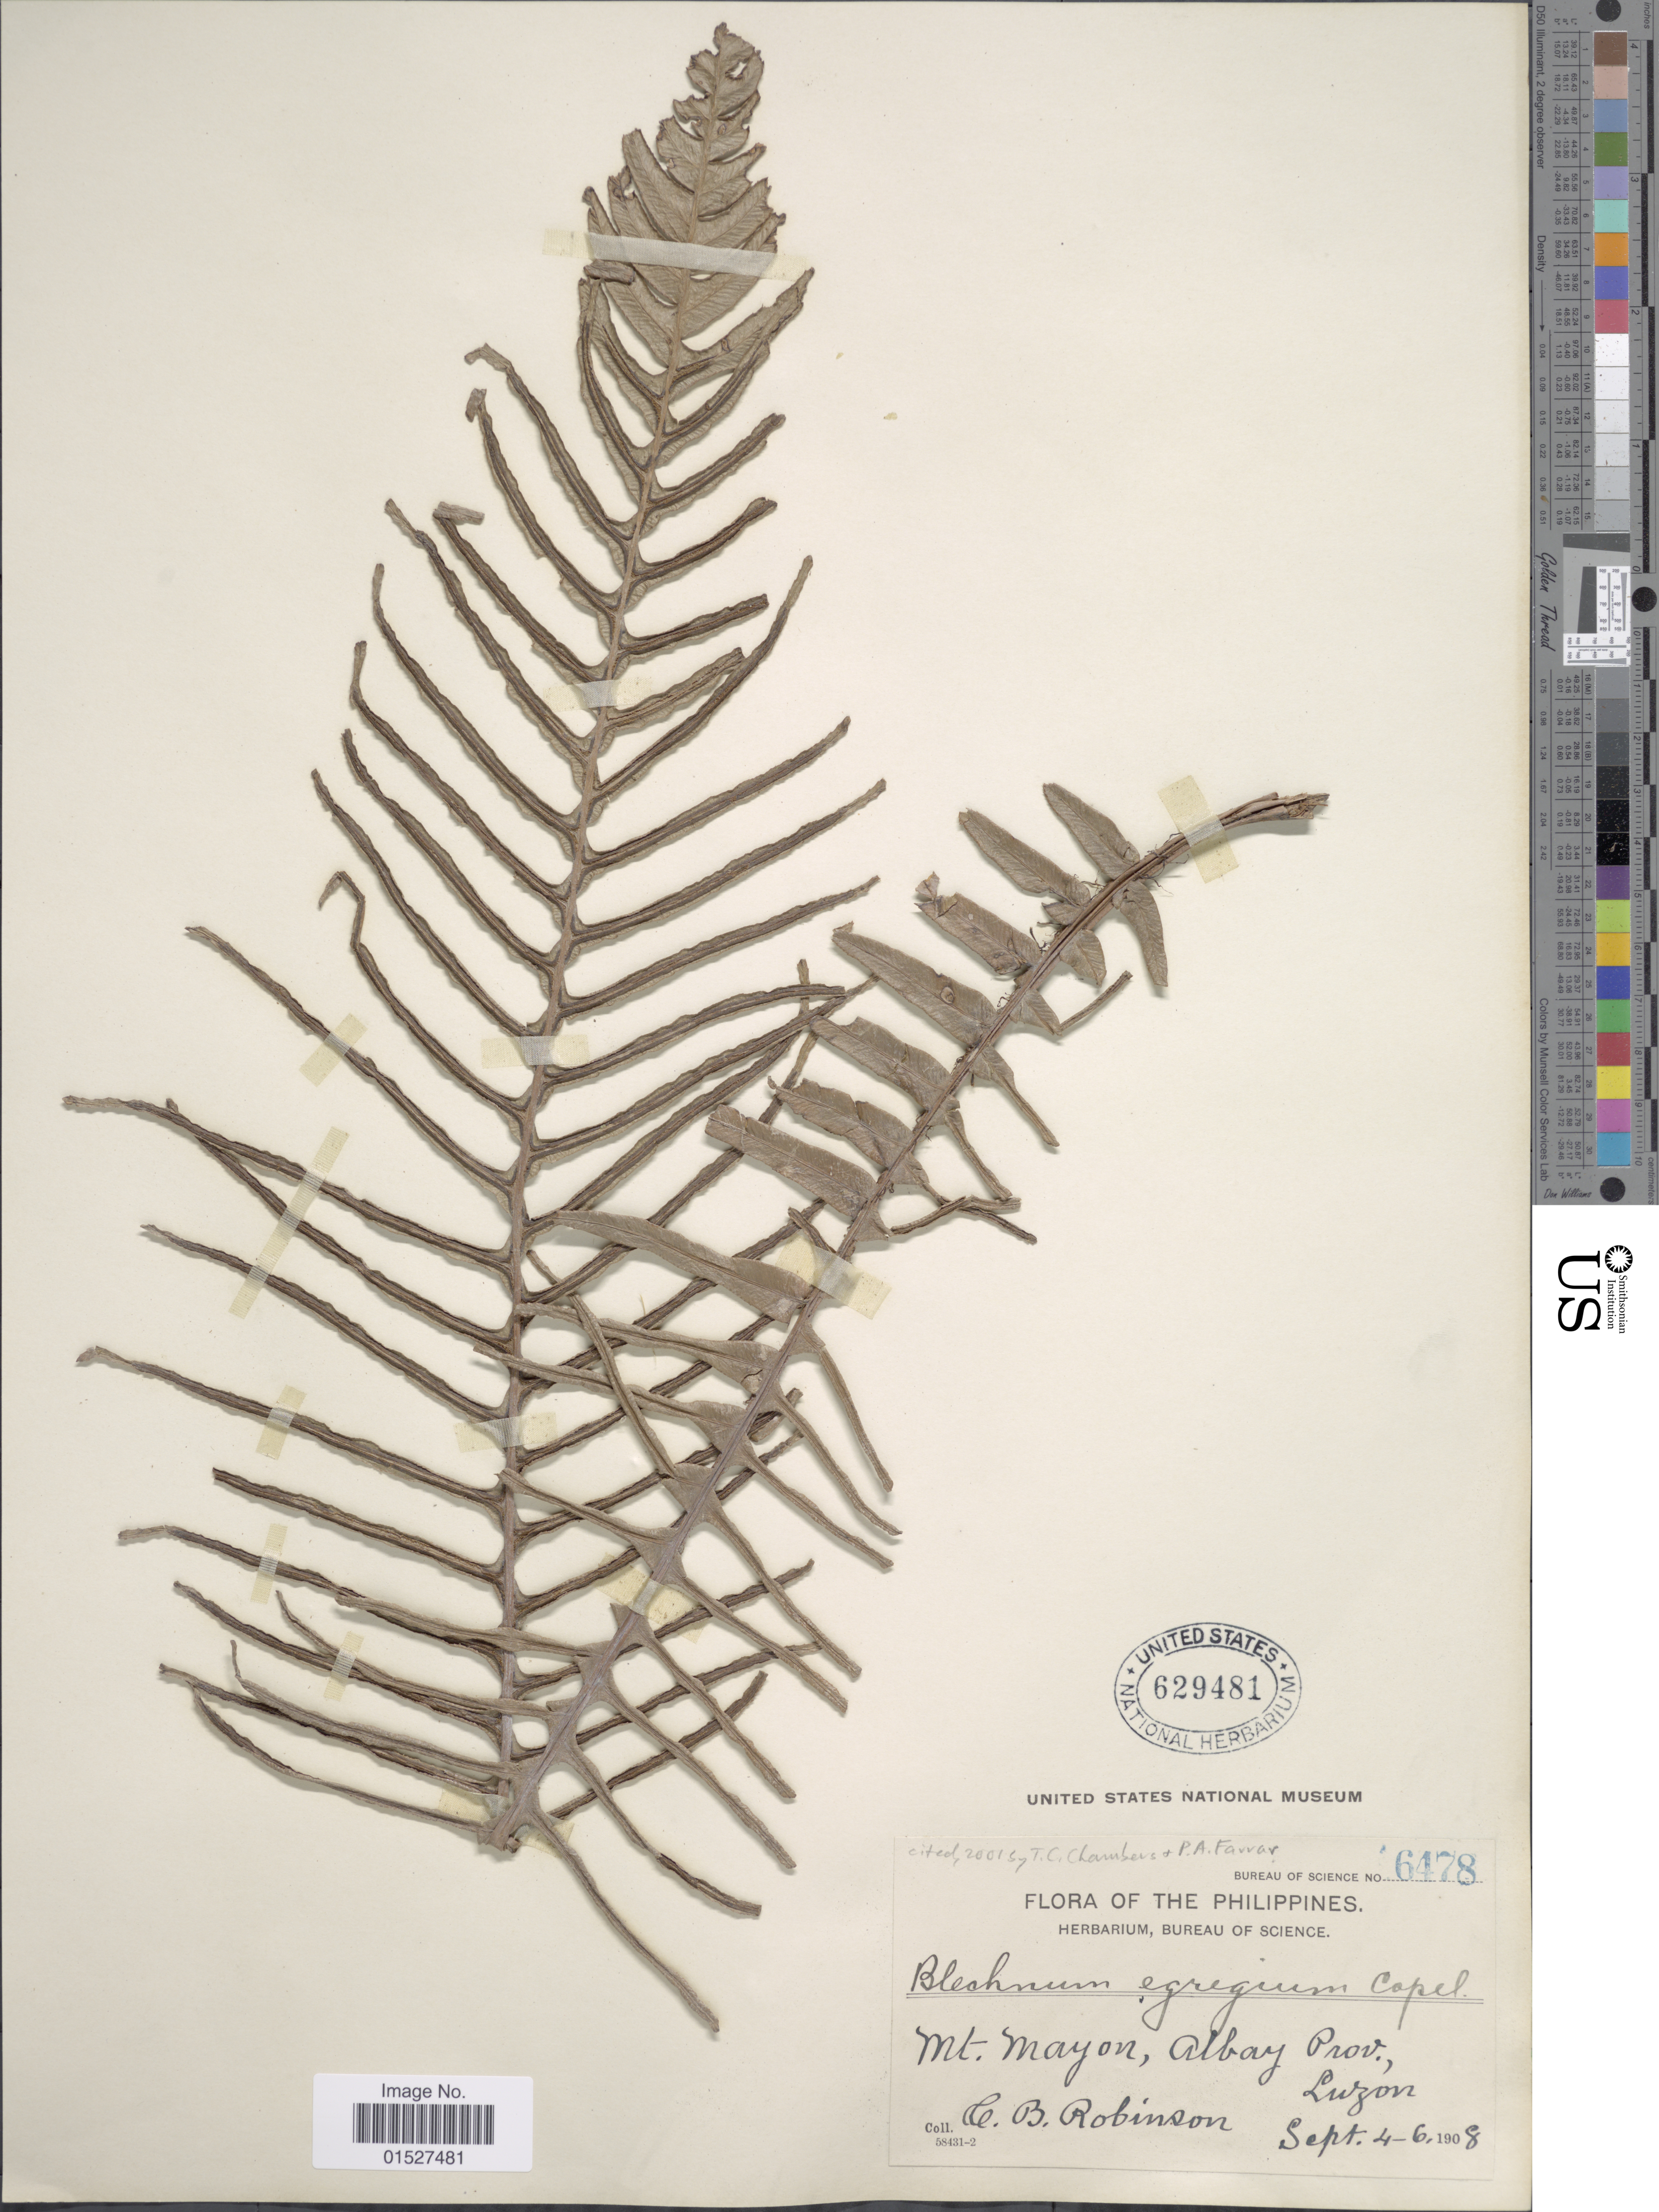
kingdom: Plantae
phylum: Tracheophyta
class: Polypodiopsida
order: Polypodiales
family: Blechnaceae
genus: Blechnum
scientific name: Blechnum egregium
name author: Copel.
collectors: C. Robinson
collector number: Bureau of Science 6478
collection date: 1908-09-04/1908-09-06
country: Philippines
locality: Mt. Mayon, Albay Prov., Luzon.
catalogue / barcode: US 629481